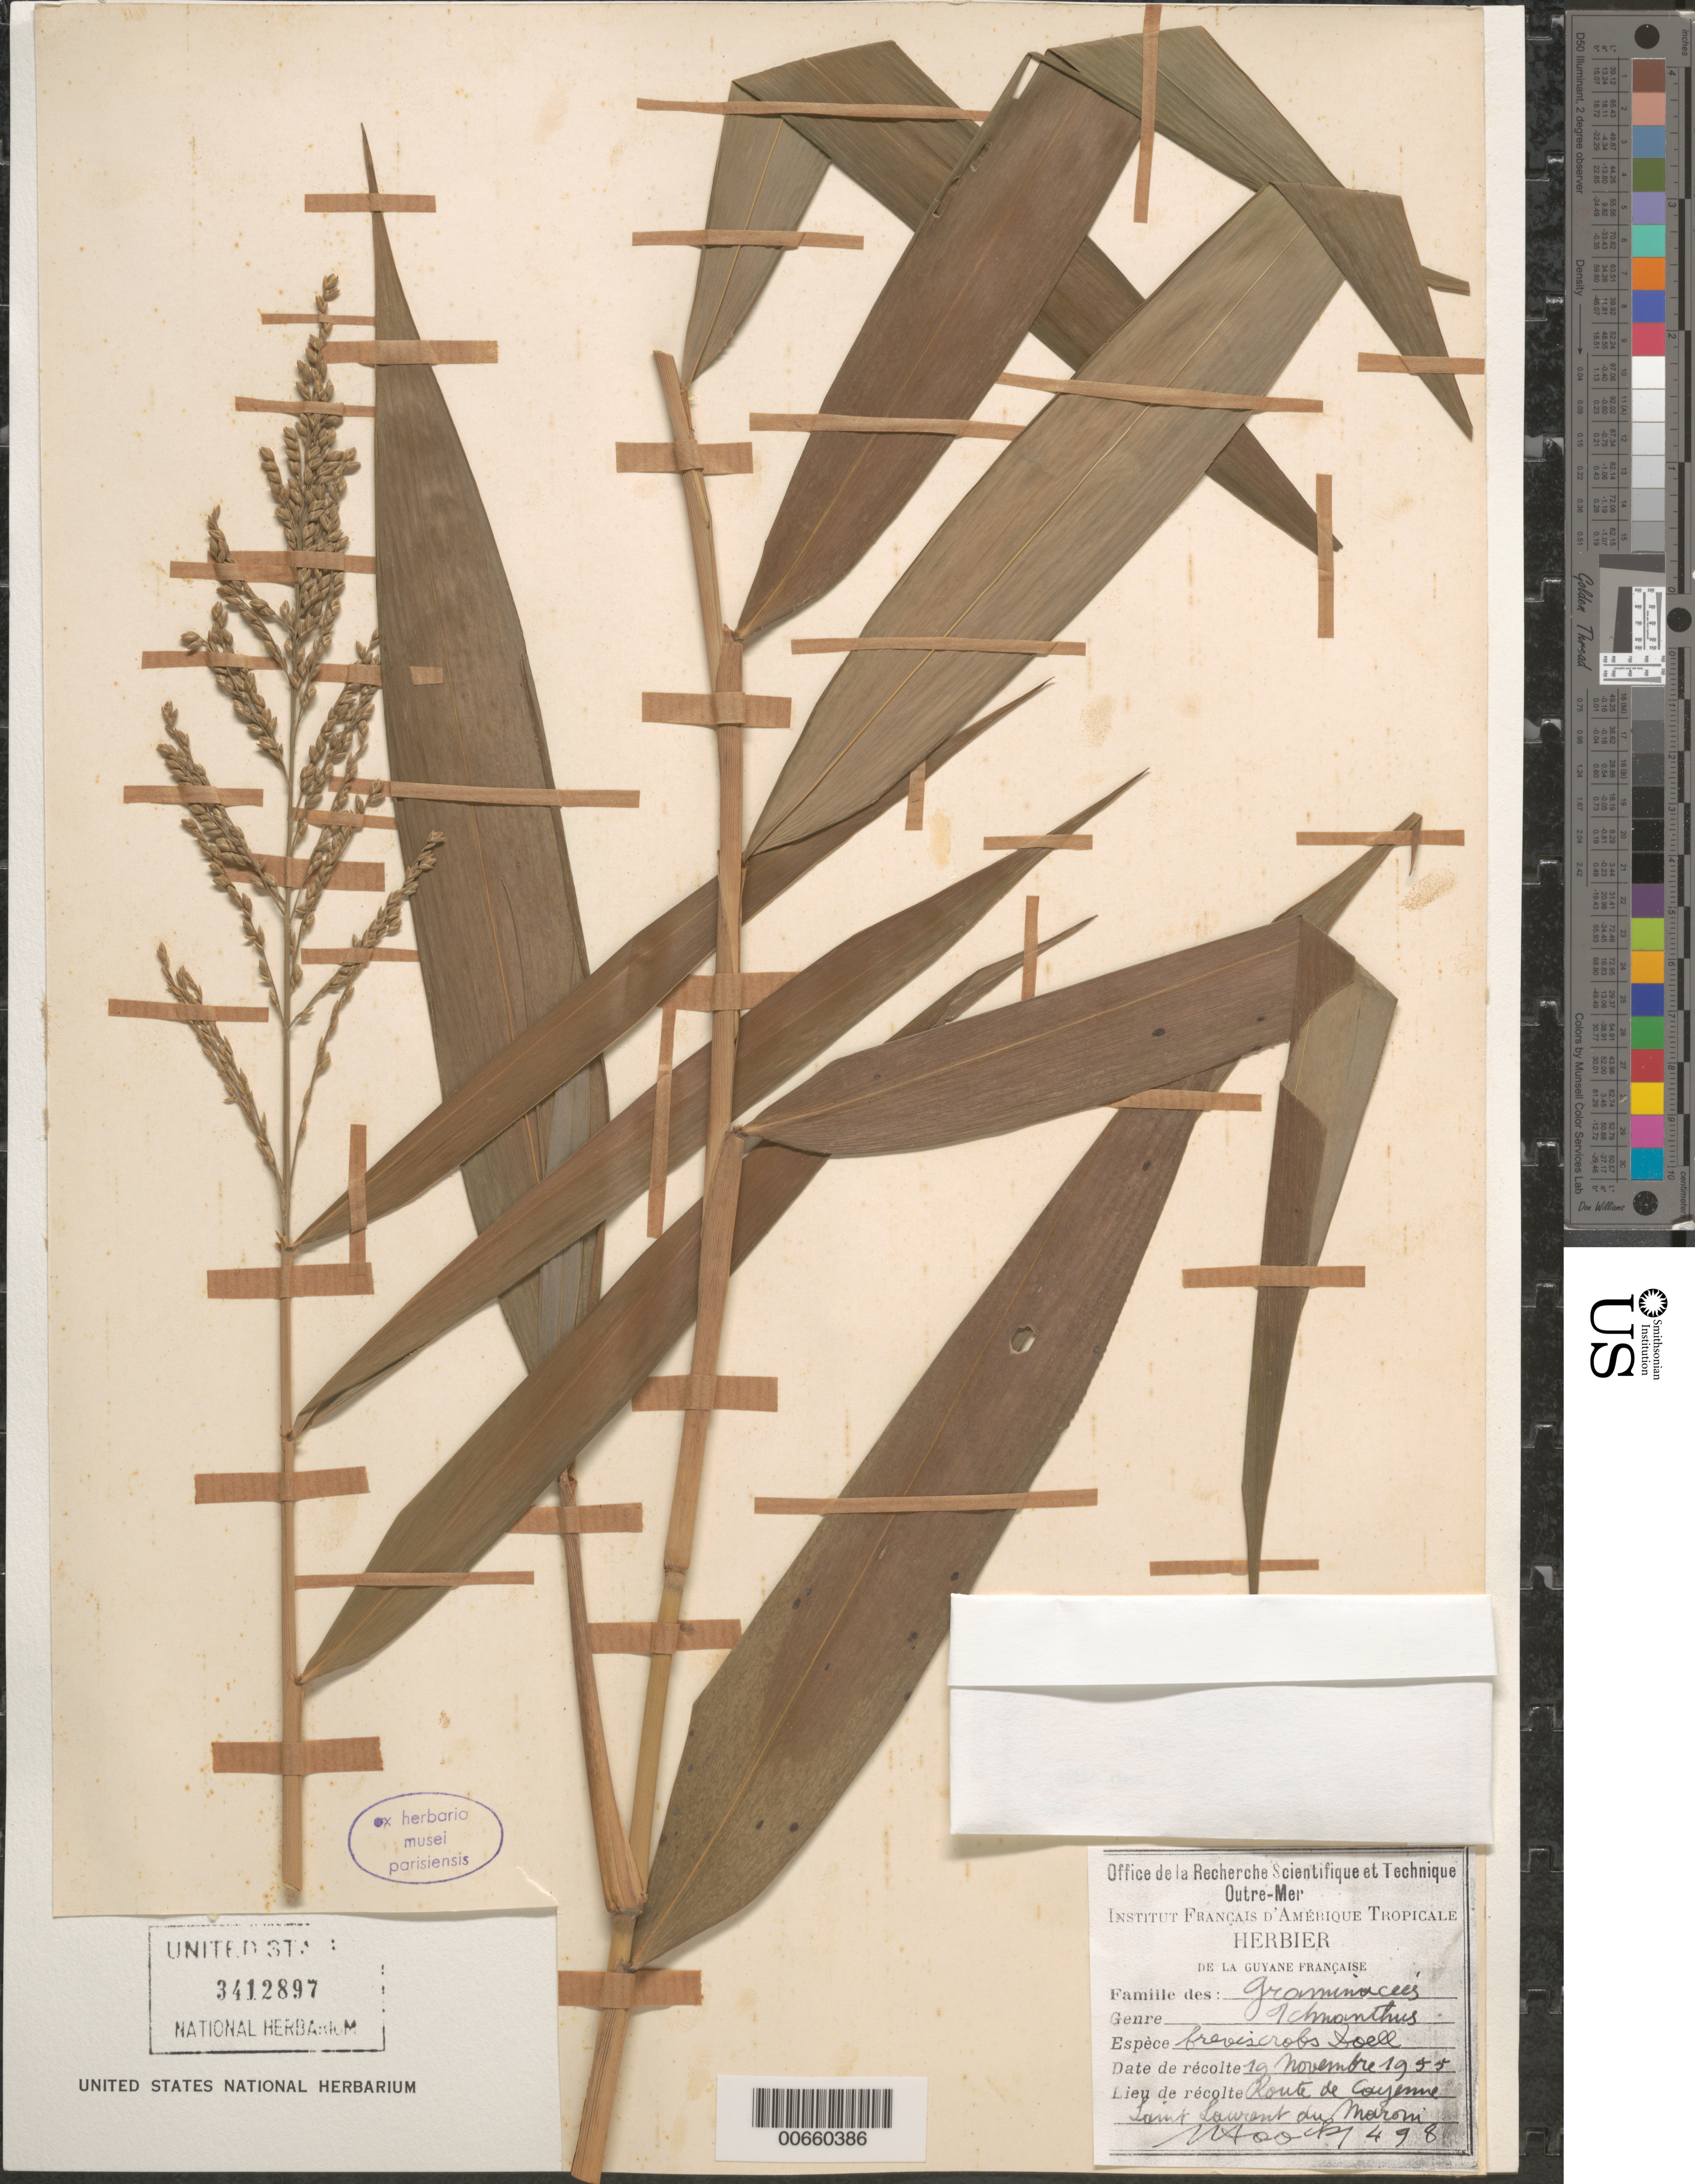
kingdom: Plantae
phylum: Tracheophyta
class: Liliopsida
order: Poales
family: Poaceae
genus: Ichnanthus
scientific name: Ichnanthus breviscrobs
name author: Döll in Mart.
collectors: J. Hoock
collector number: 498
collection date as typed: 19-Nov-55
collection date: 1955-11-19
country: French Guiana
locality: Route de Cayenne, Saint Laurent du Maroni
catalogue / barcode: US 3412897